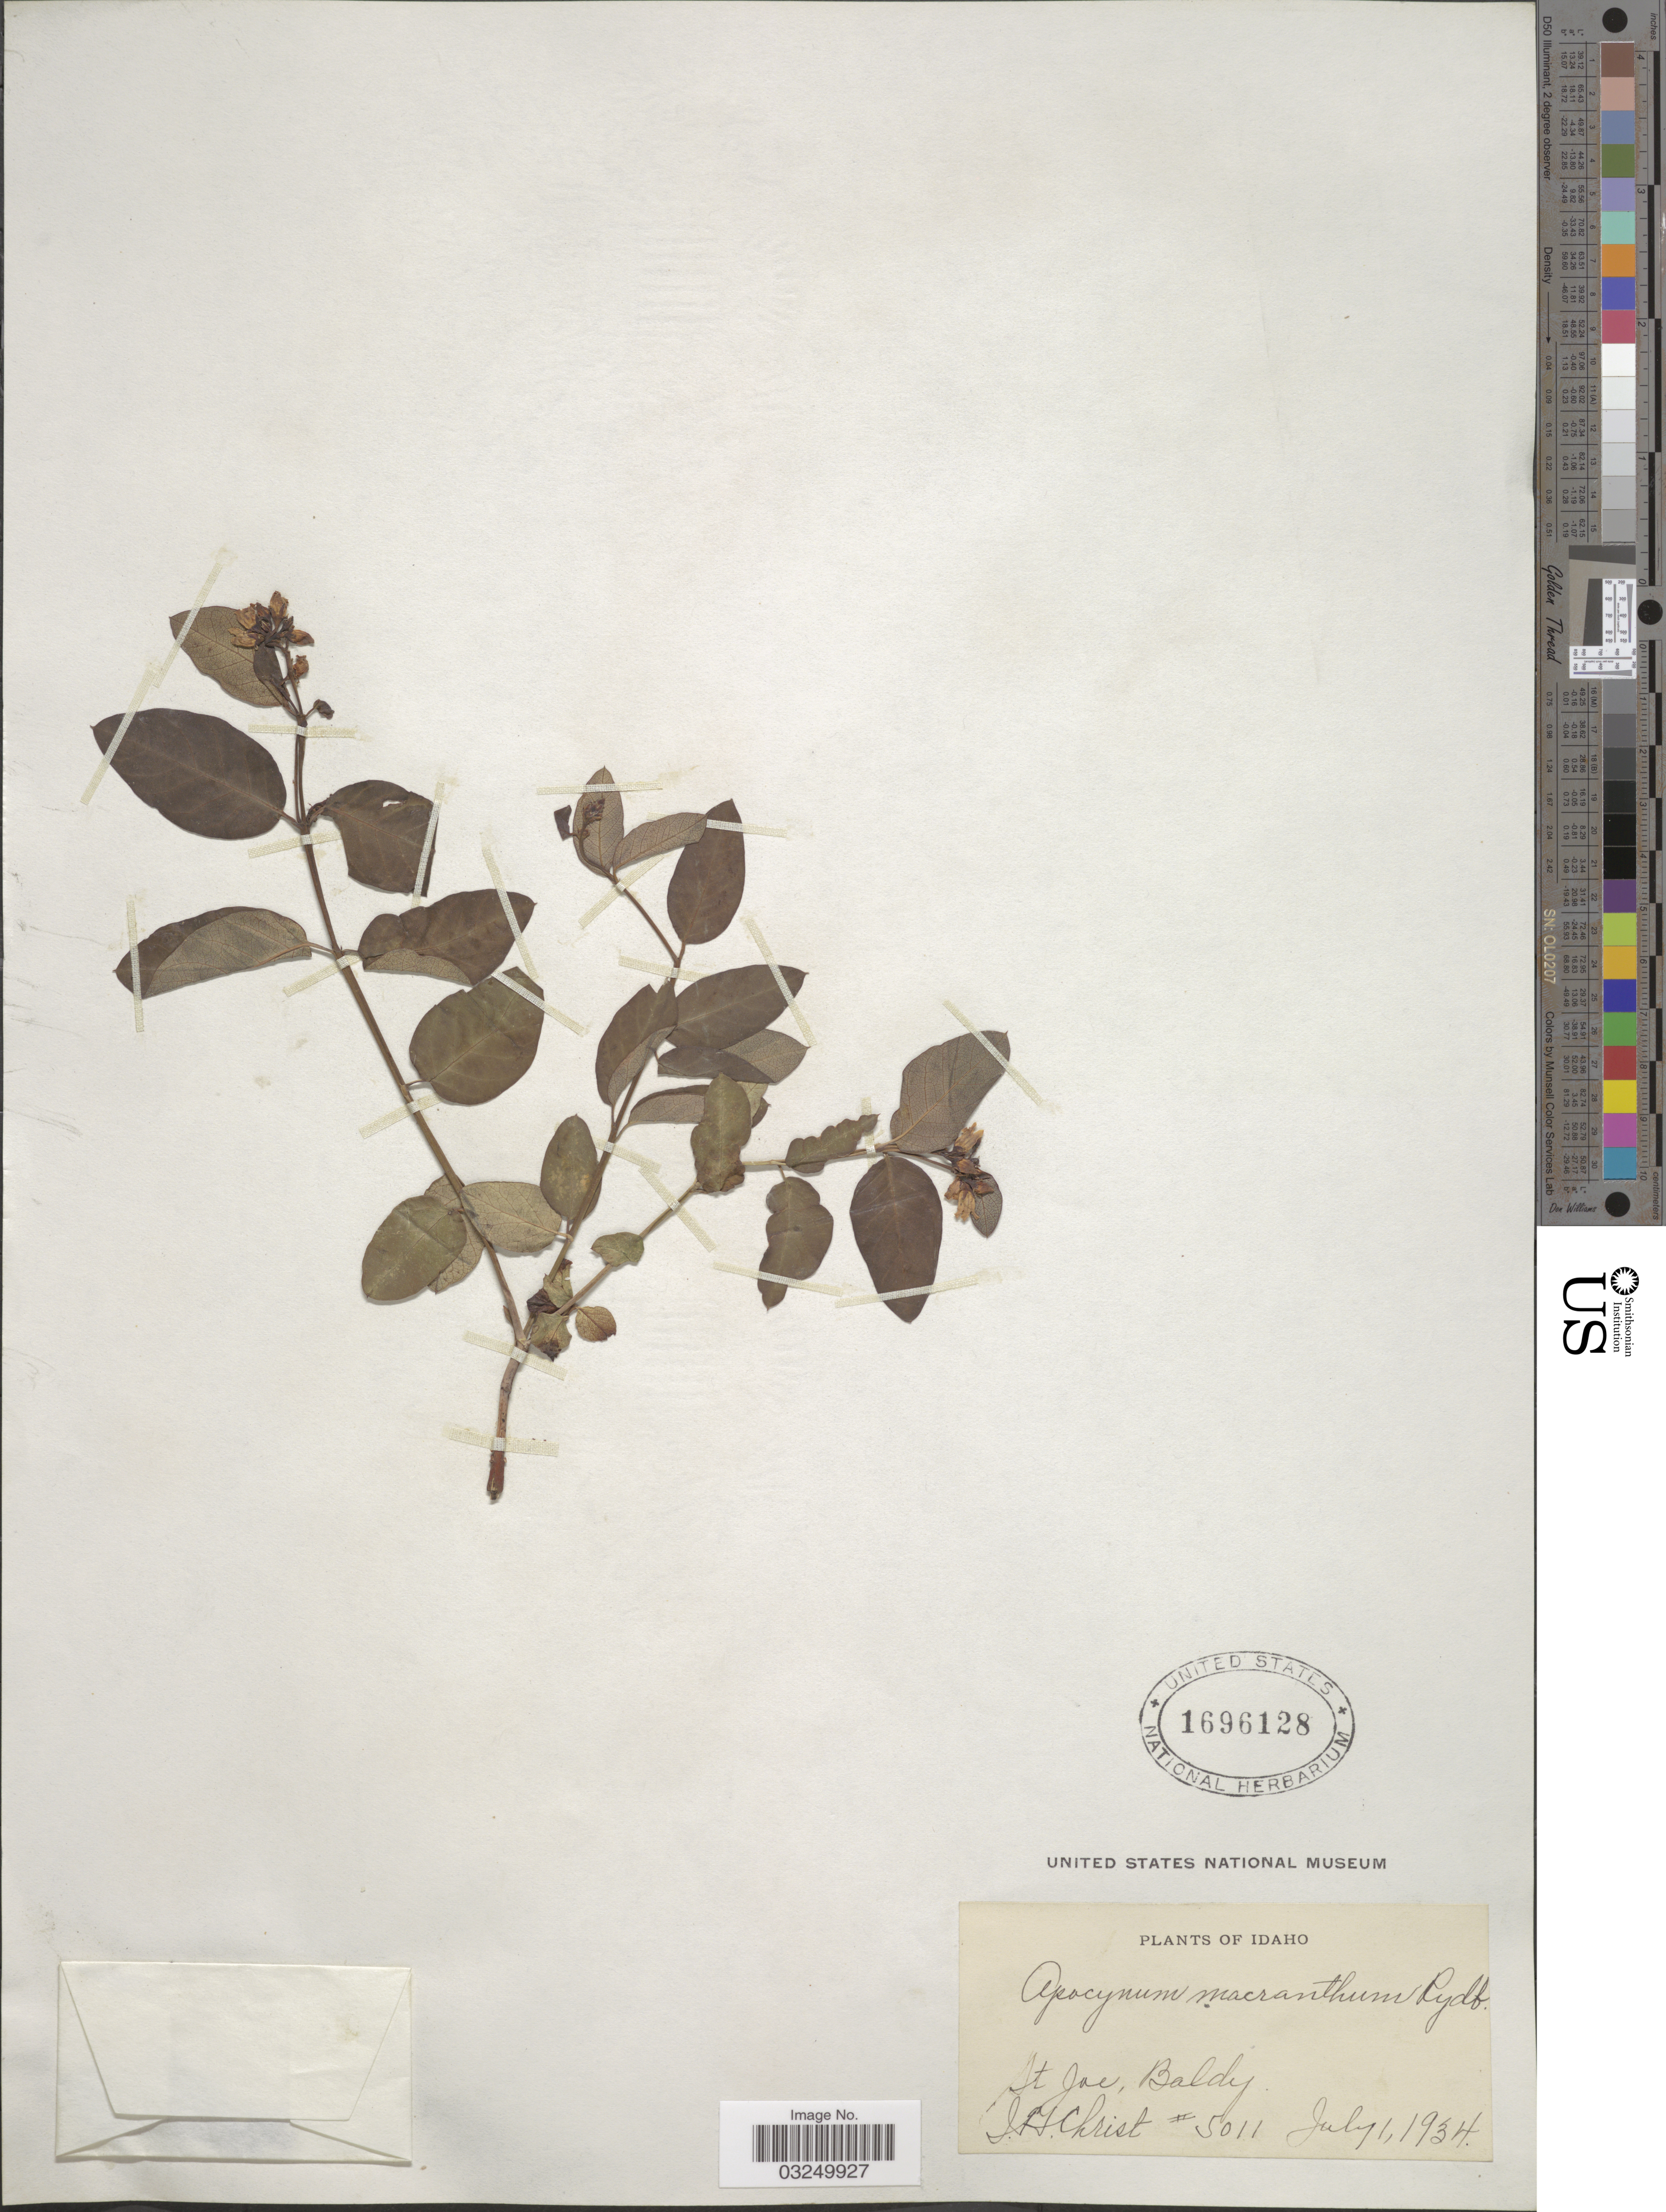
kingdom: Plantae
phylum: Tracheophyta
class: Magnoliopsida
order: Gentianales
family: Apocynaceae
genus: Apocynum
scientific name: Apocynum macranthum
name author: Rydb.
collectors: J. H. Christ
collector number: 5011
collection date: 1934-07-01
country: United States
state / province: Idaho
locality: St Joe, Baldy.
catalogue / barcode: US 1696128